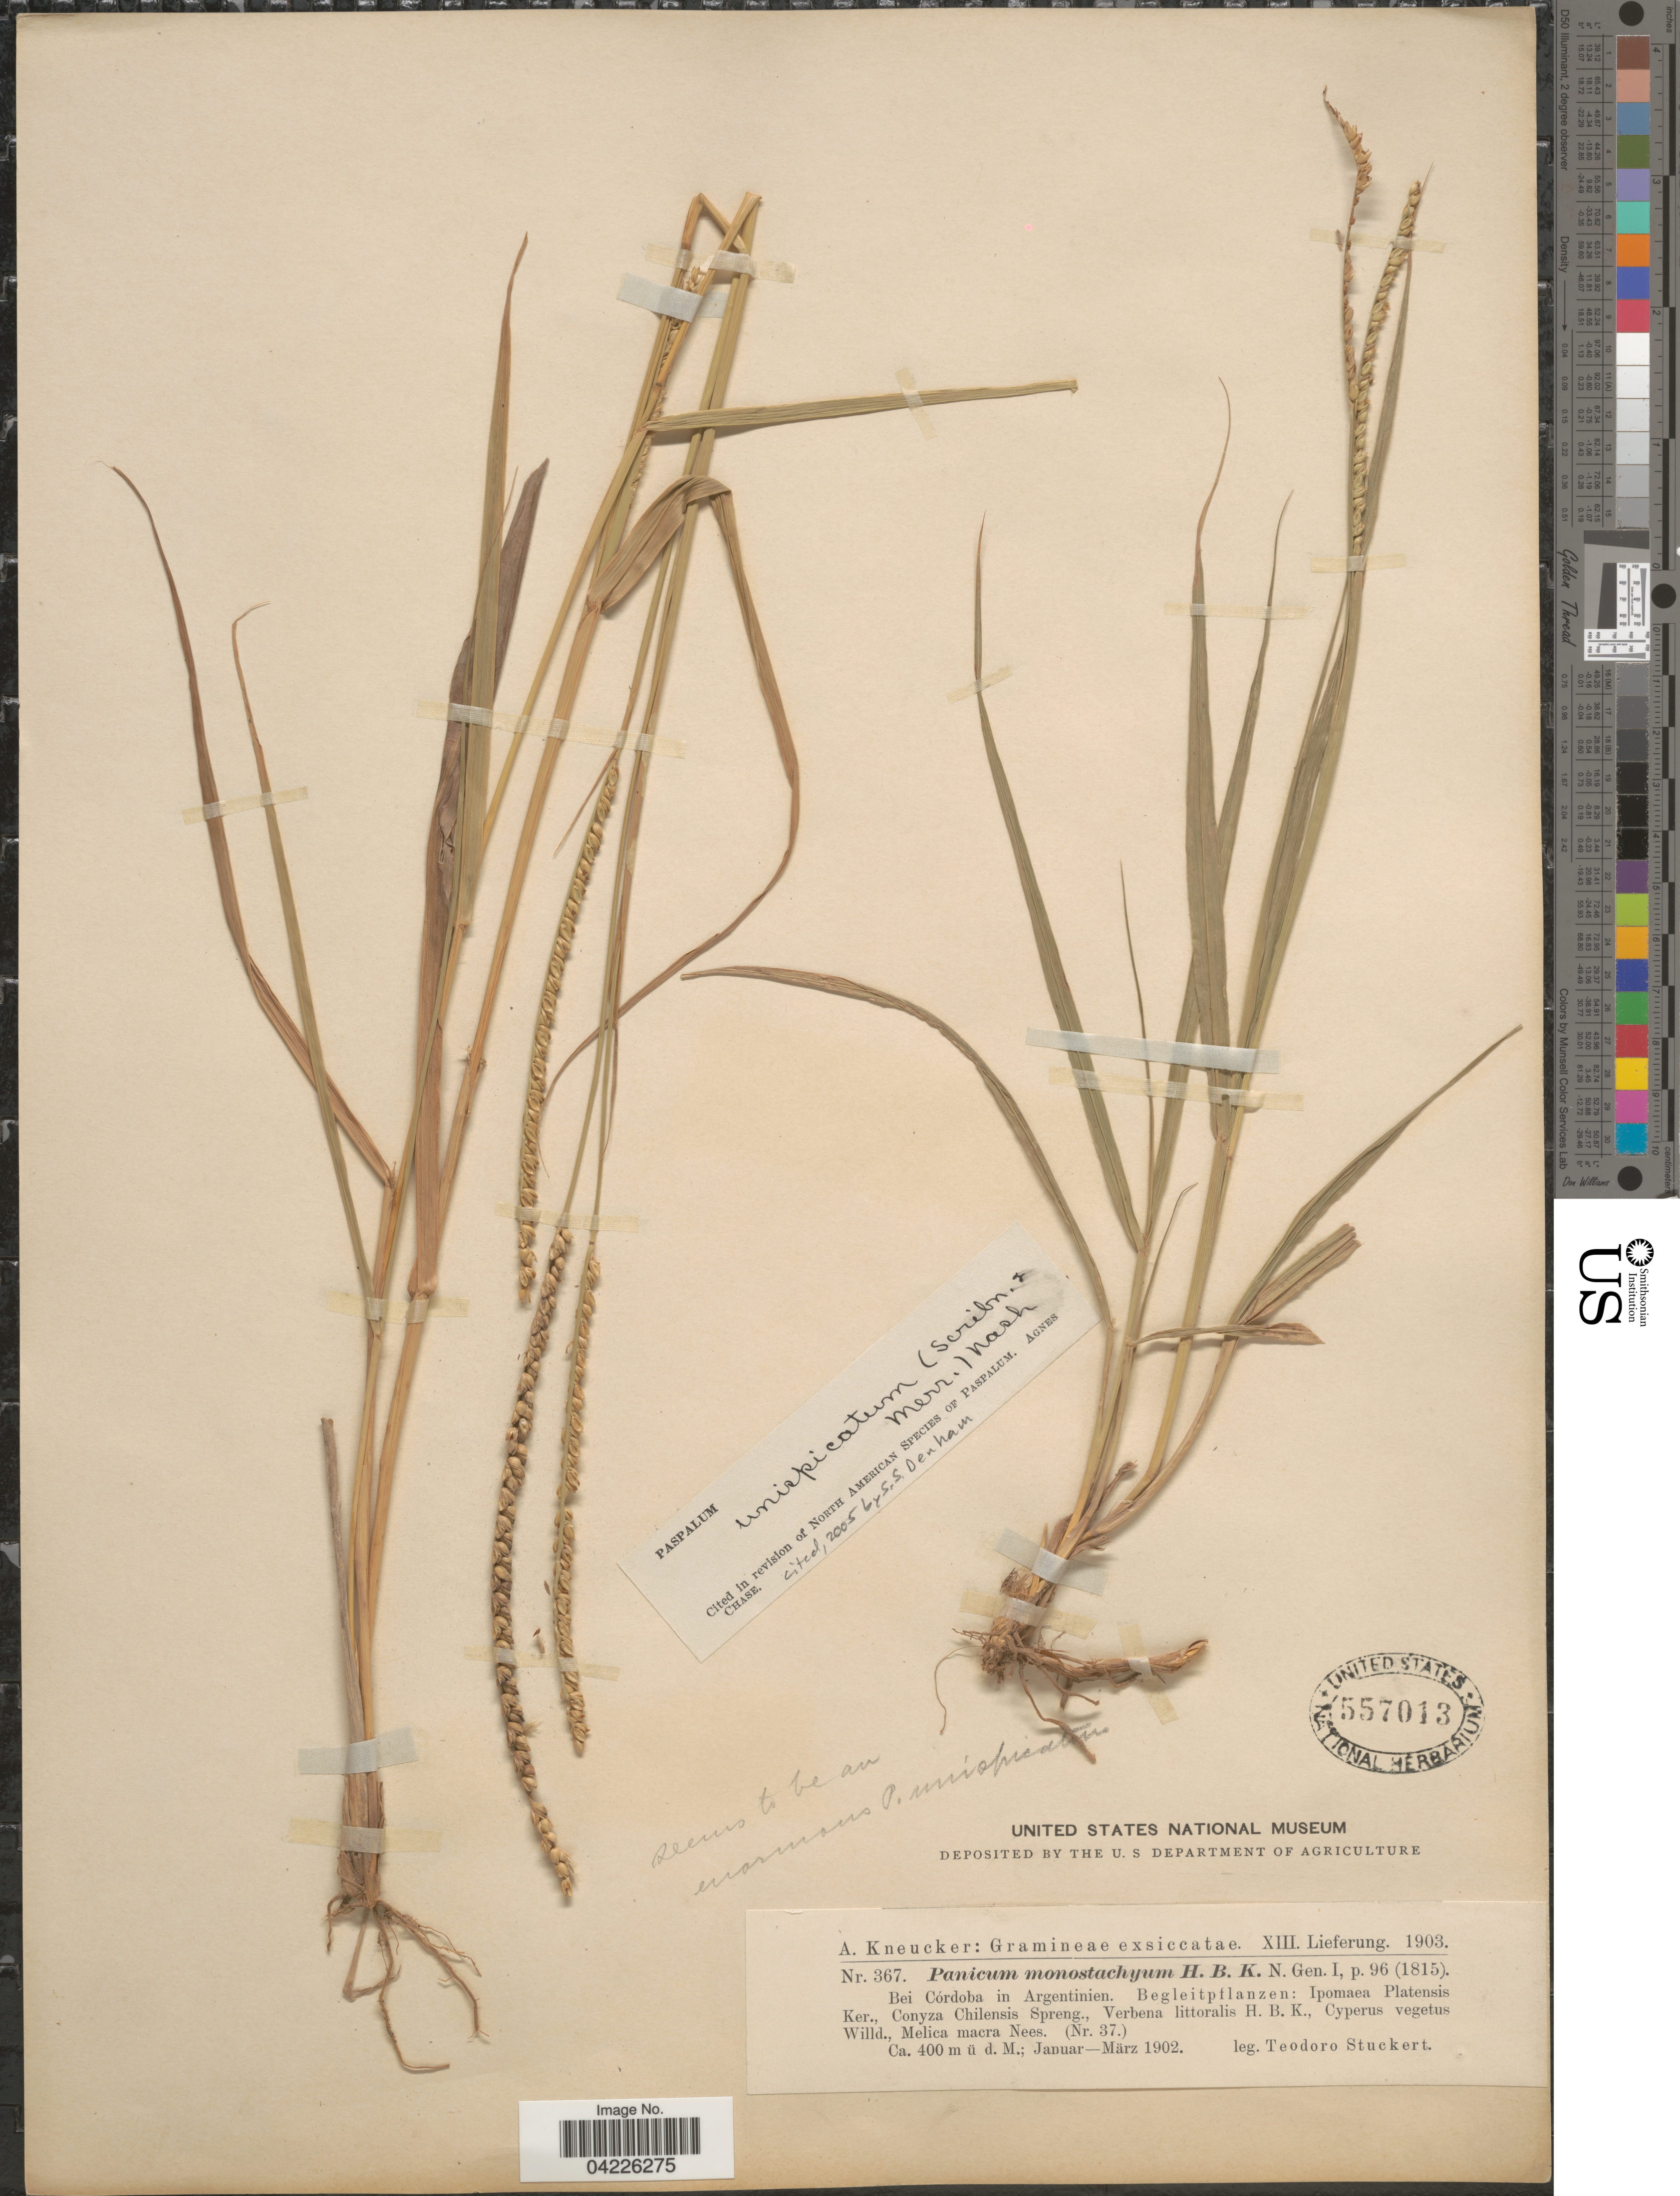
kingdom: Plantae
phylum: Tracheophyta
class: Liliopsida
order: Poales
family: Poaceae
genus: Paspalum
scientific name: Paspalum unispicatum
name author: (Scribn. & Merr.) Nash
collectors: T. Stuckert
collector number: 367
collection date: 1902-01/1902-03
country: Argentina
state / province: Cordoba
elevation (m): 400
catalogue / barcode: US 557013